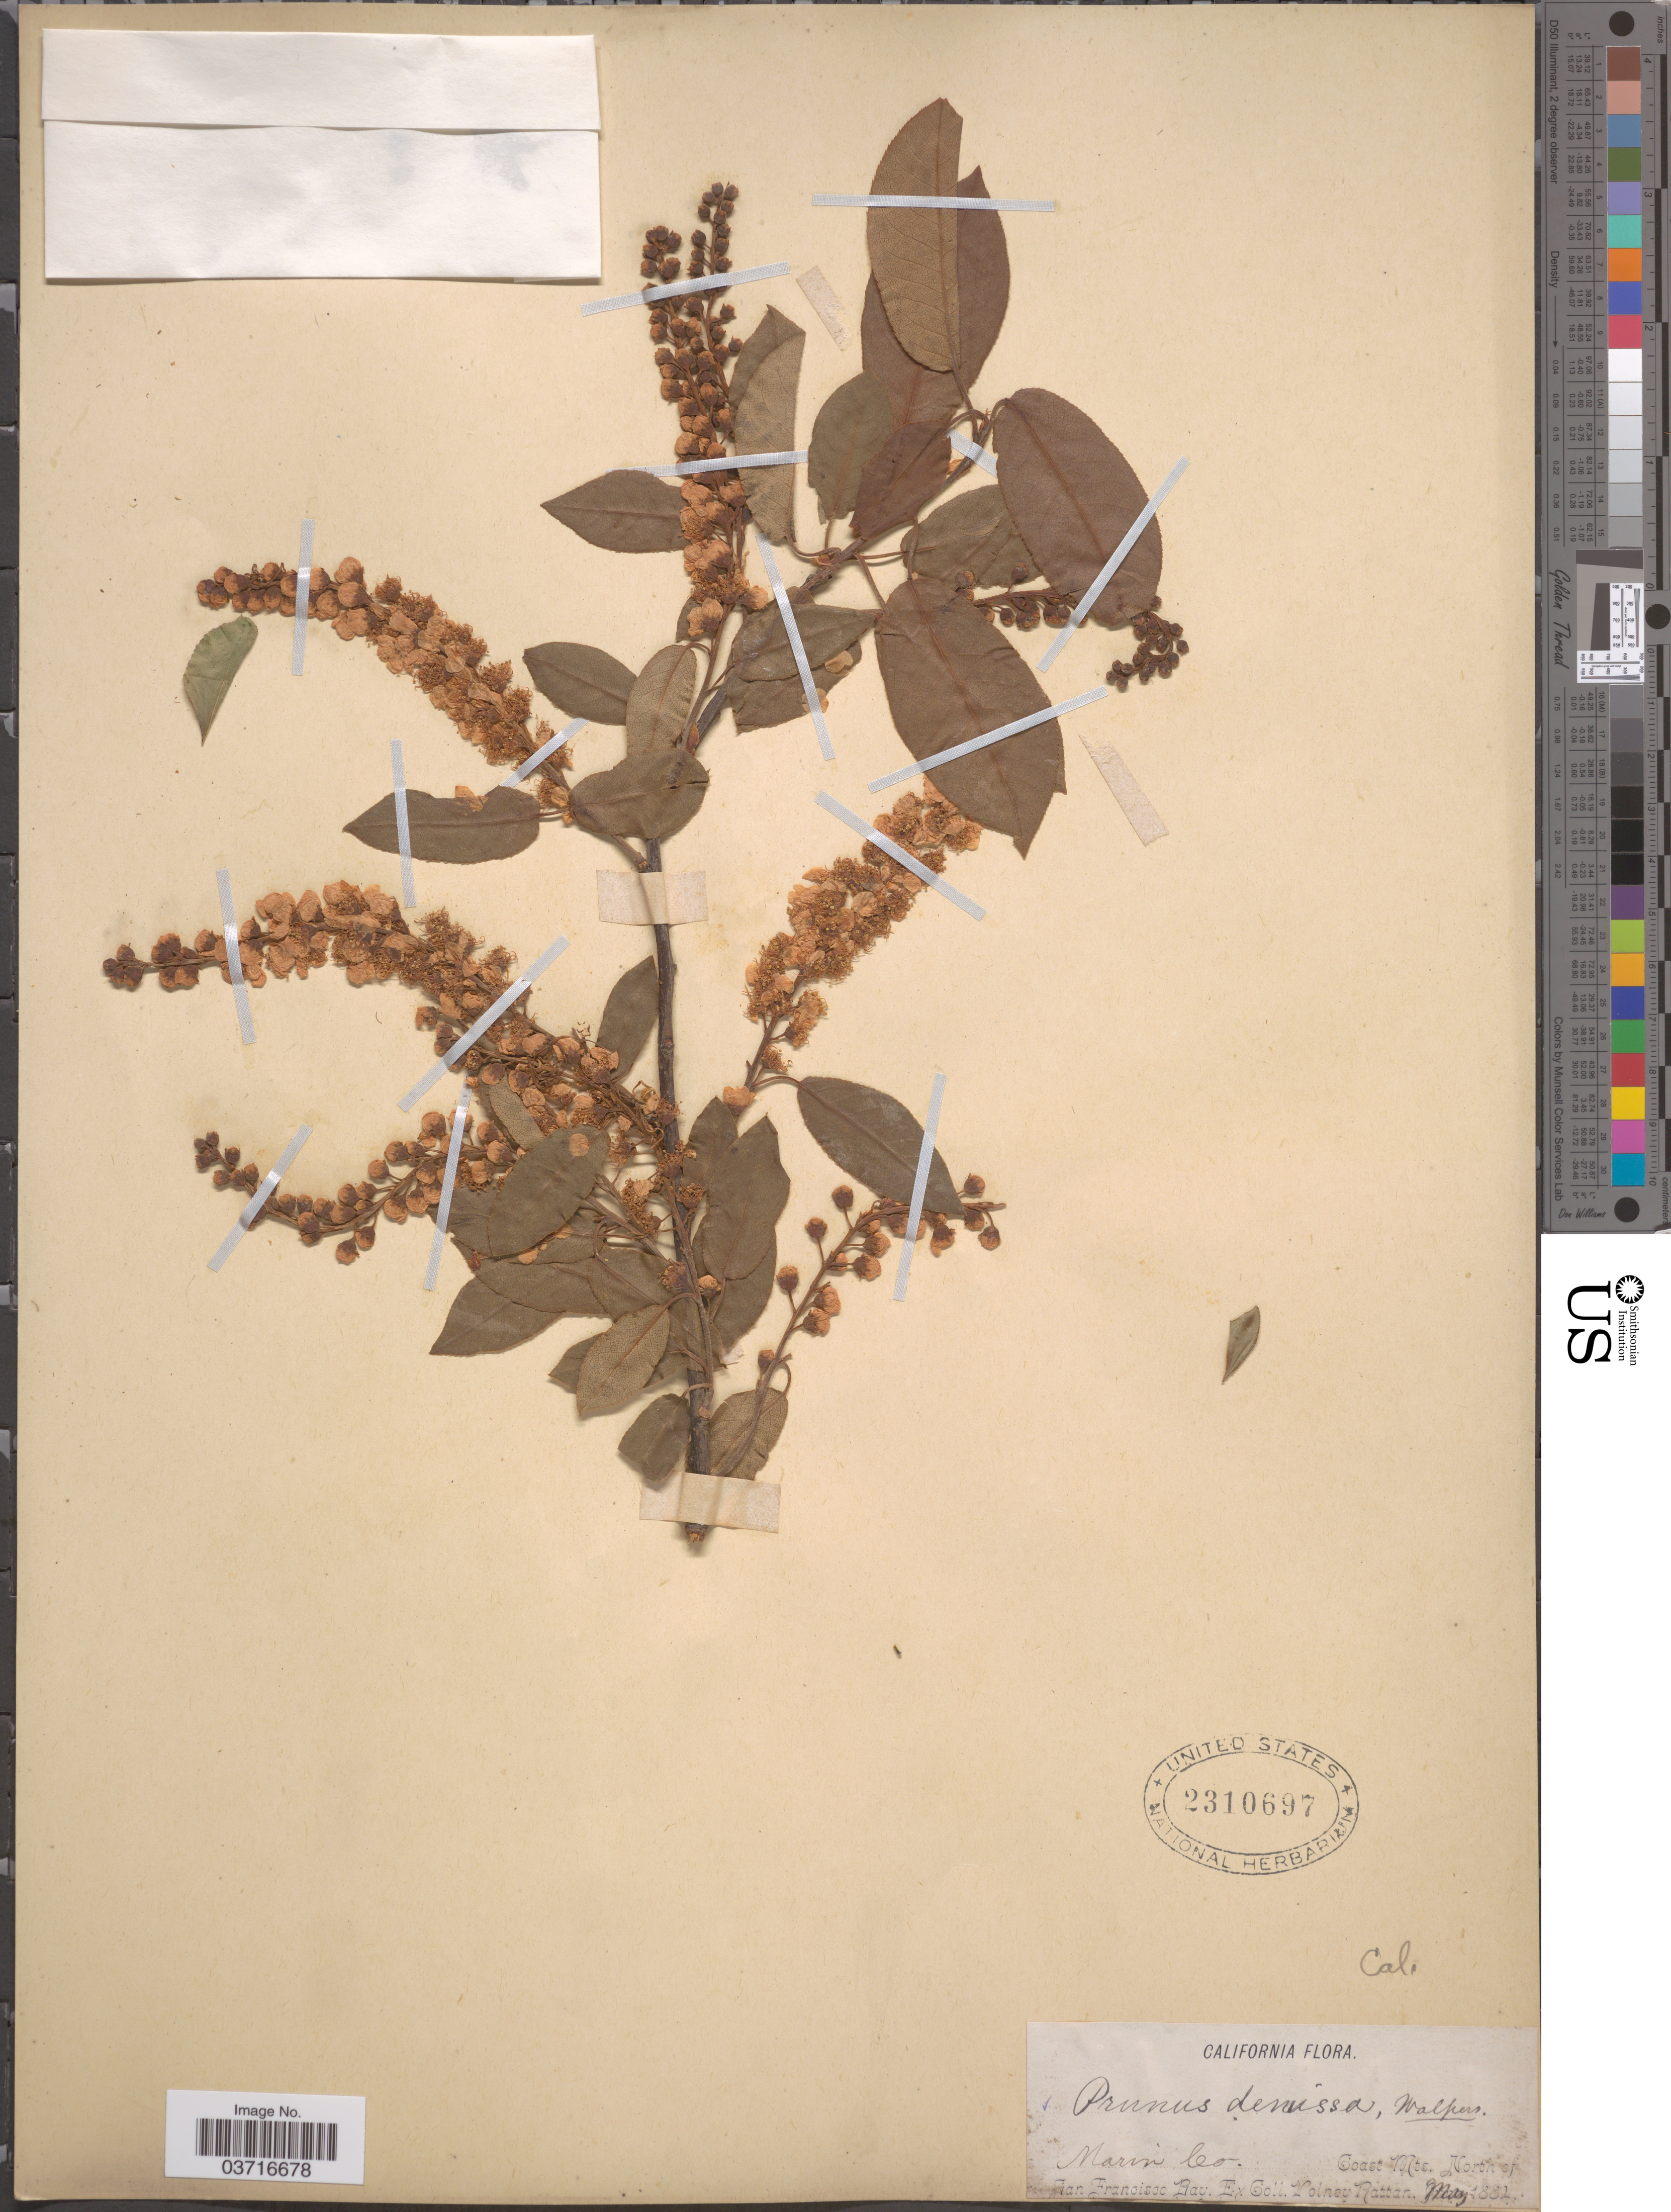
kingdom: Plantae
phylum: Tracheophyta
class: Magnoliopsida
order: Rosales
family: Rosaceae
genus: Prunus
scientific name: Prunus sp.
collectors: V. Rattan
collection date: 1882-05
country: United States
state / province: California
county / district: San Francisco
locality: Marin Co. Coast Mts. North of San Francisco Bay.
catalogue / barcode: US 2310697